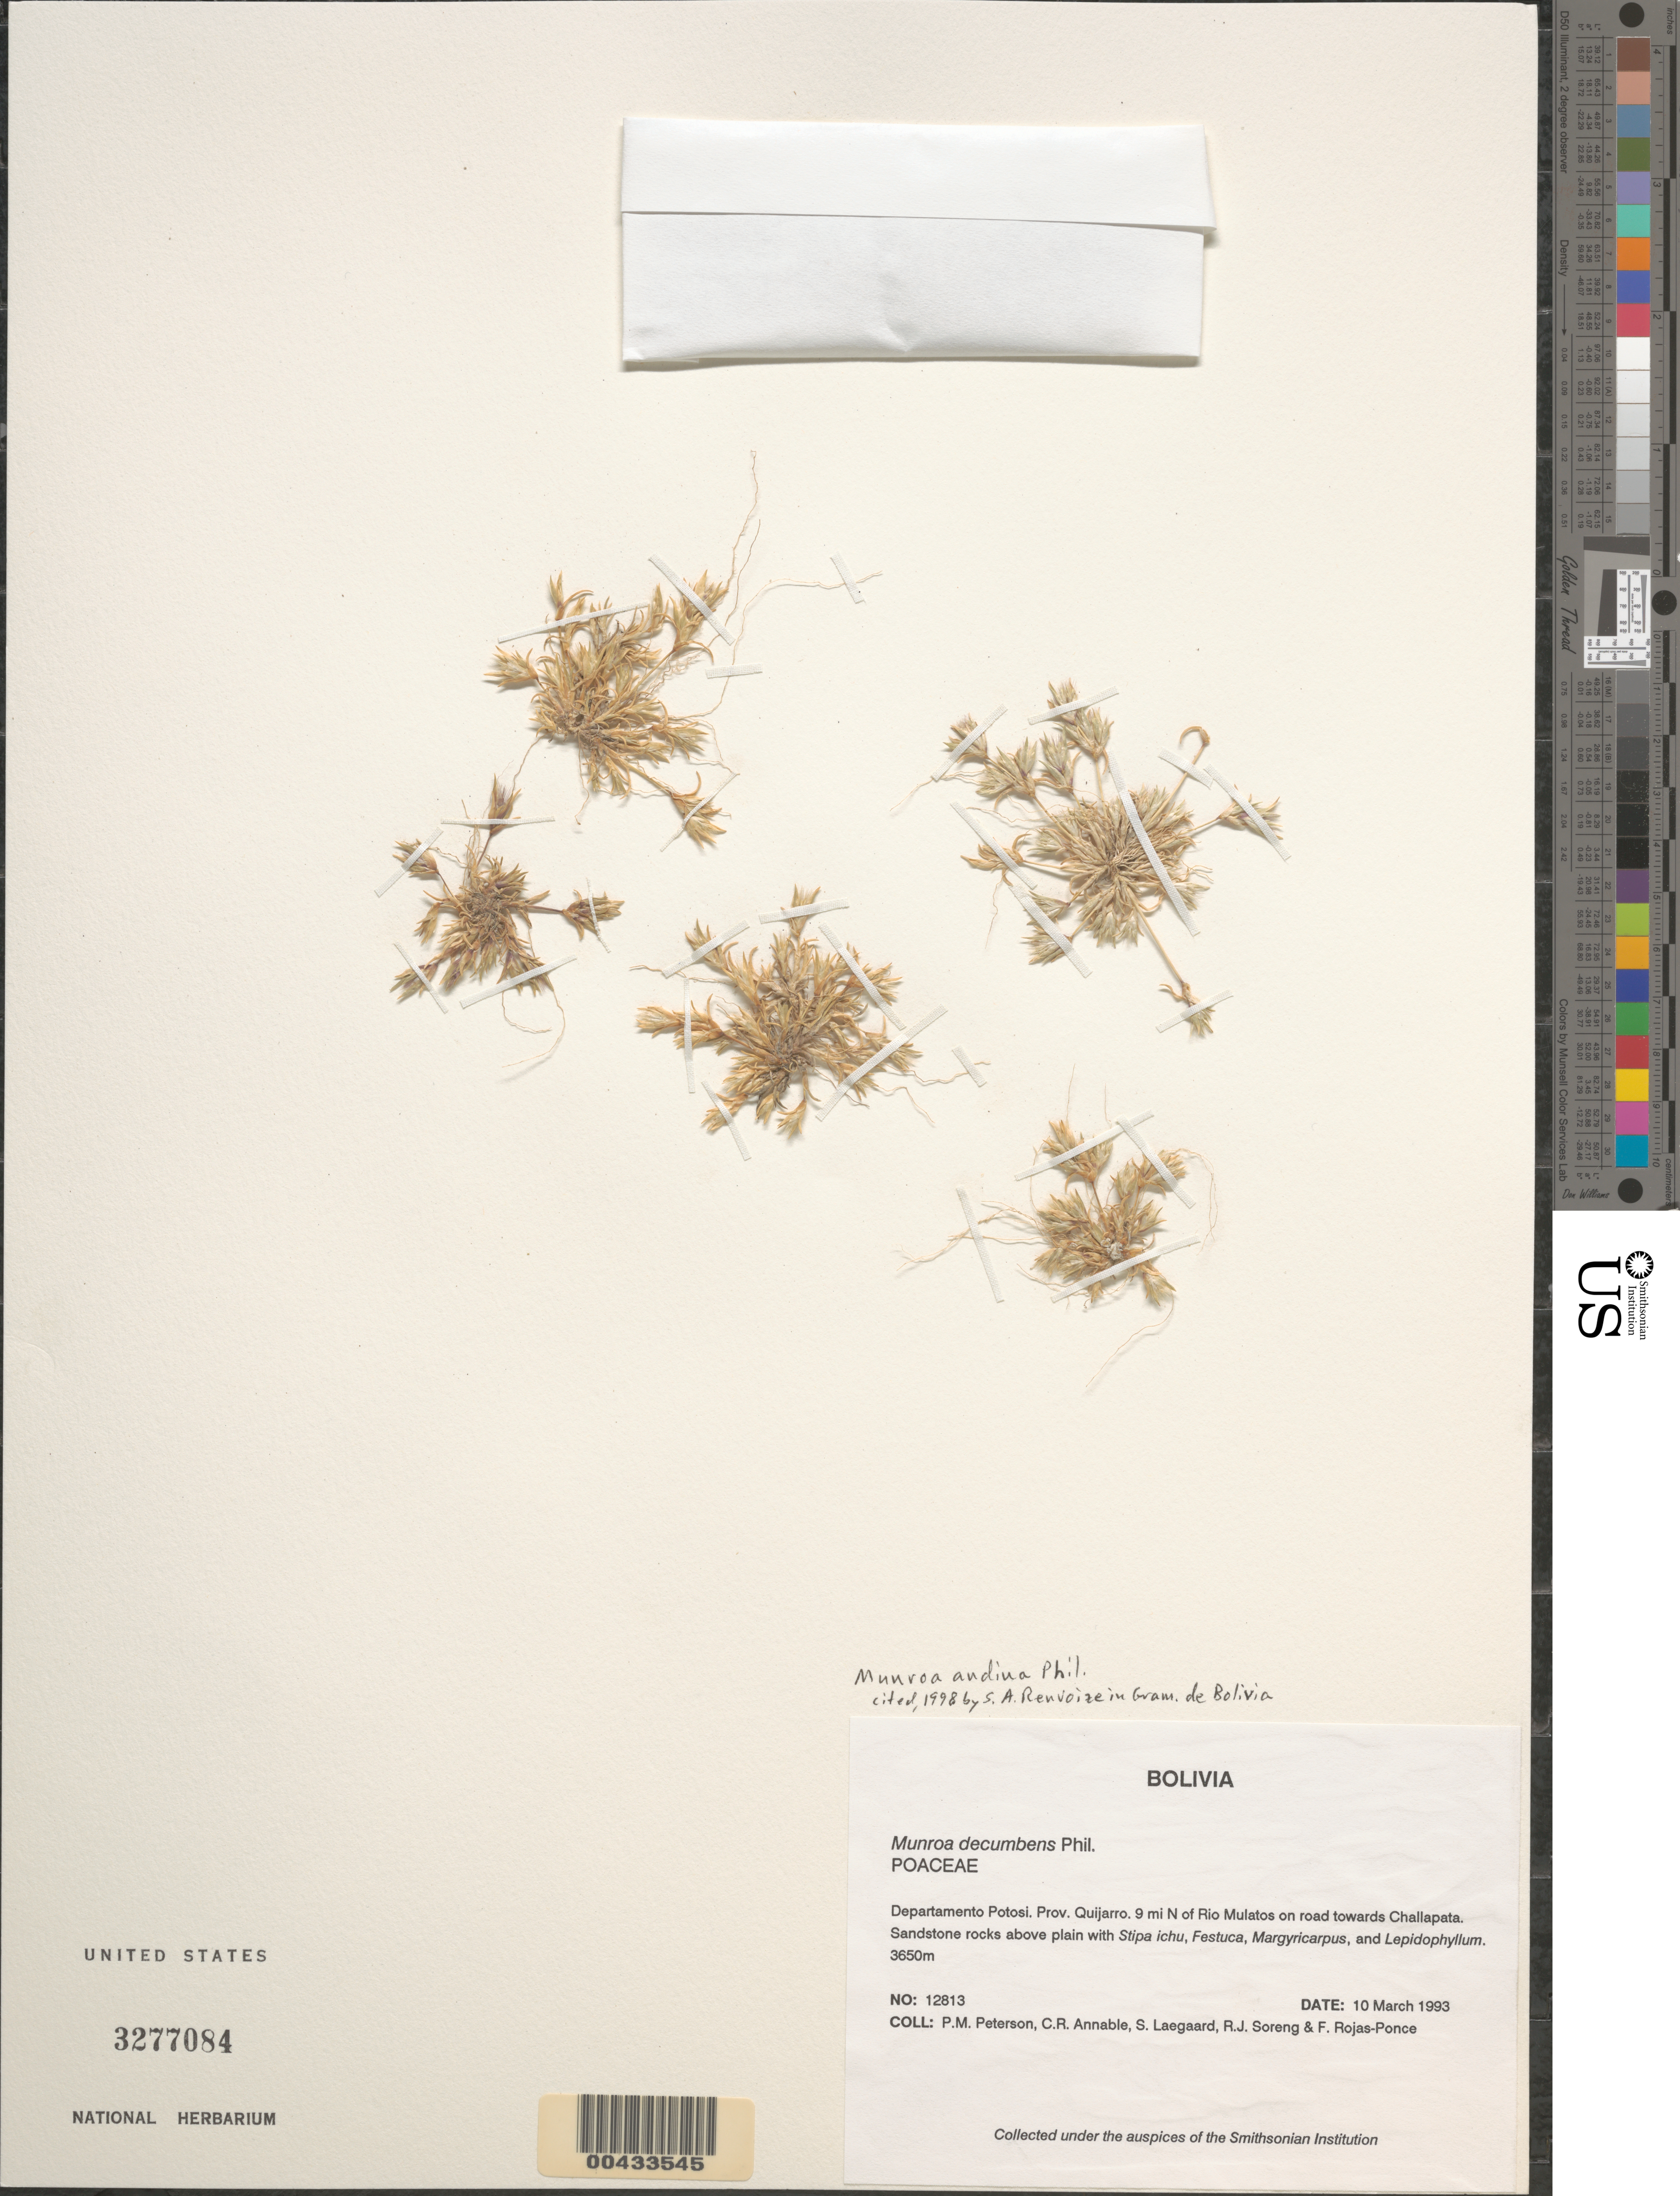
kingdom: Plantae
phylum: Tracheophyta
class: Liliopsida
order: Poales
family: Poaceae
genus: Munroa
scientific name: Munroa decumbens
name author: Phil.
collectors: P. M. Peterson, C. R. Annable, S. Lægaard, R. J. Soreng & F. Rojas-Ponce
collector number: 12813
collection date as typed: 10 Mar 1993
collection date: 1993-03-10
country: Bolivia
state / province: Potosí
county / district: Quijarro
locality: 9 mi N of Rio Mulatos on road towards Challapata.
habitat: Sandstone rocks above plain with Stipa ichu, Festuca, Margyricarpus, and Lepidophyllum.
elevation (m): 3650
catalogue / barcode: US 3277084